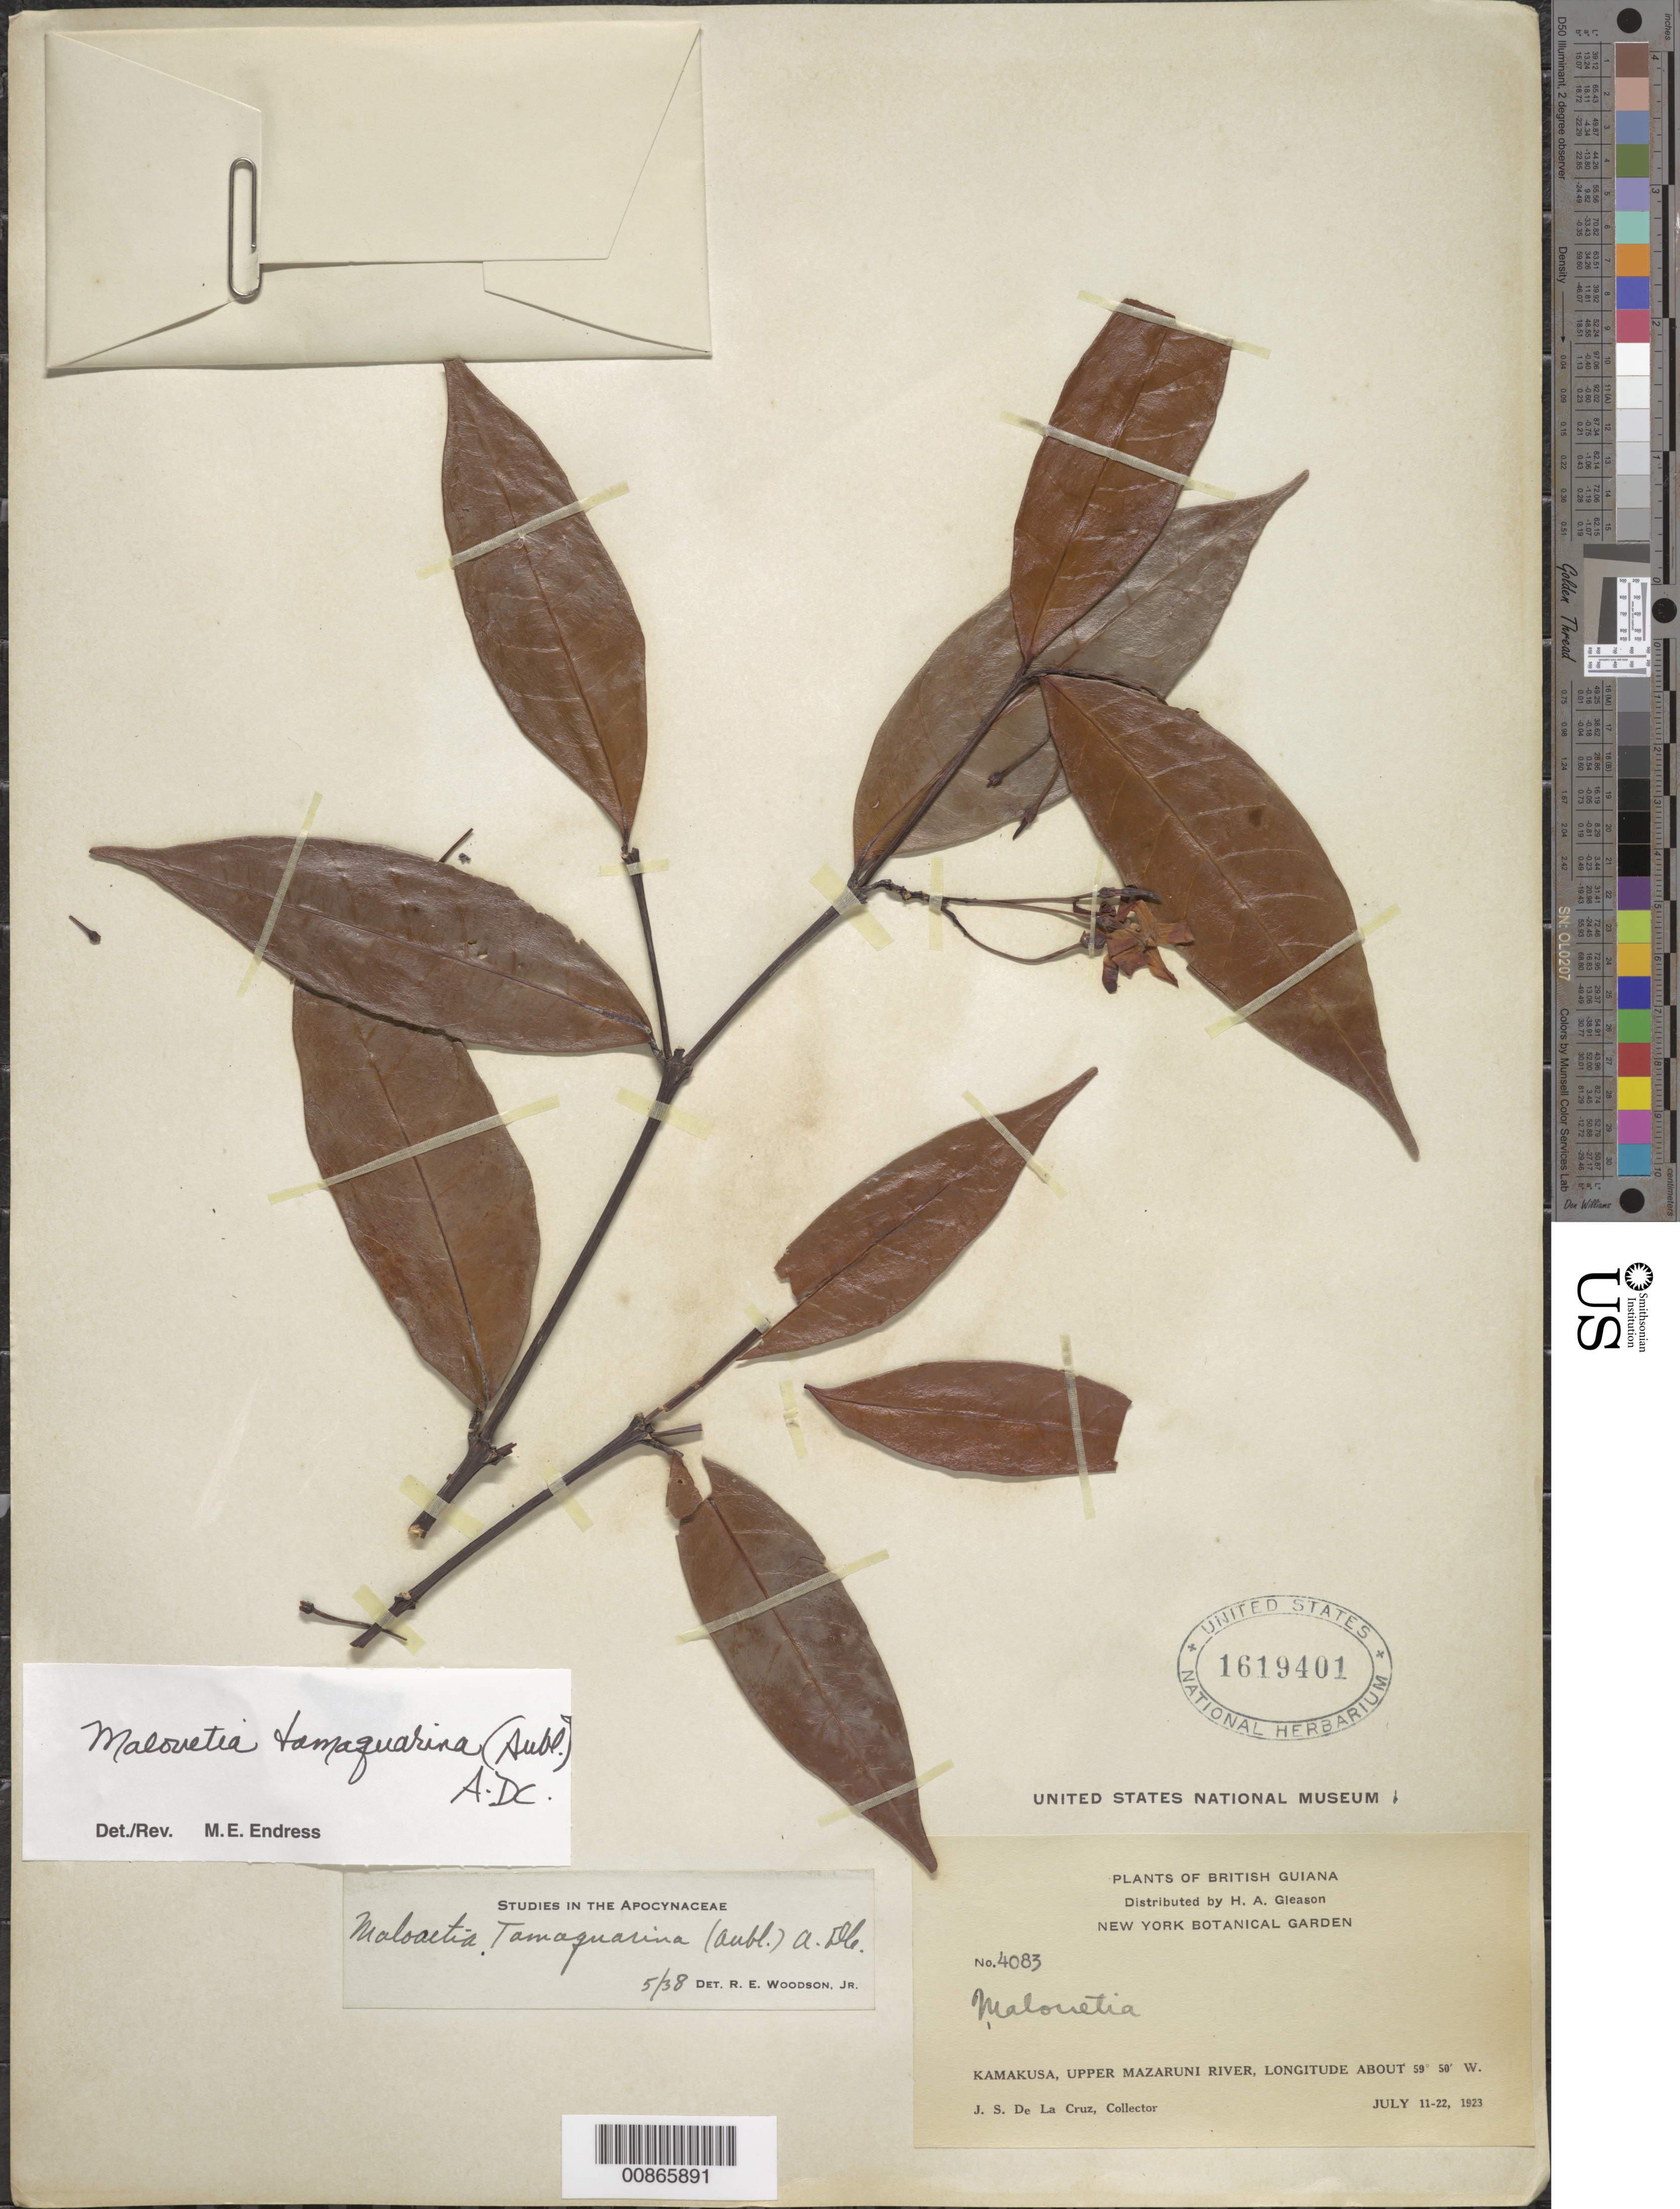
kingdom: Plantae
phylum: Tracheophyta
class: Magnoliopsida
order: Gentianales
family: Apocynaceae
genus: Malouetia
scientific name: Malouetia tamaquarina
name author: (Aubl.) A. DC.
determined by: Endress, Mary E.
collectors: J. S. de la Cruz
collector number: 4083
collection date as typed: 11-Jul-23 to 22-Jul-23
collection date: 1923-07-11/1923-07-22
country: Guyana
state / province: Cuyuni-Mazaruni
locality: Kamakusa, Upper Mazaruni R.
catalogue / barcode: US 1619401